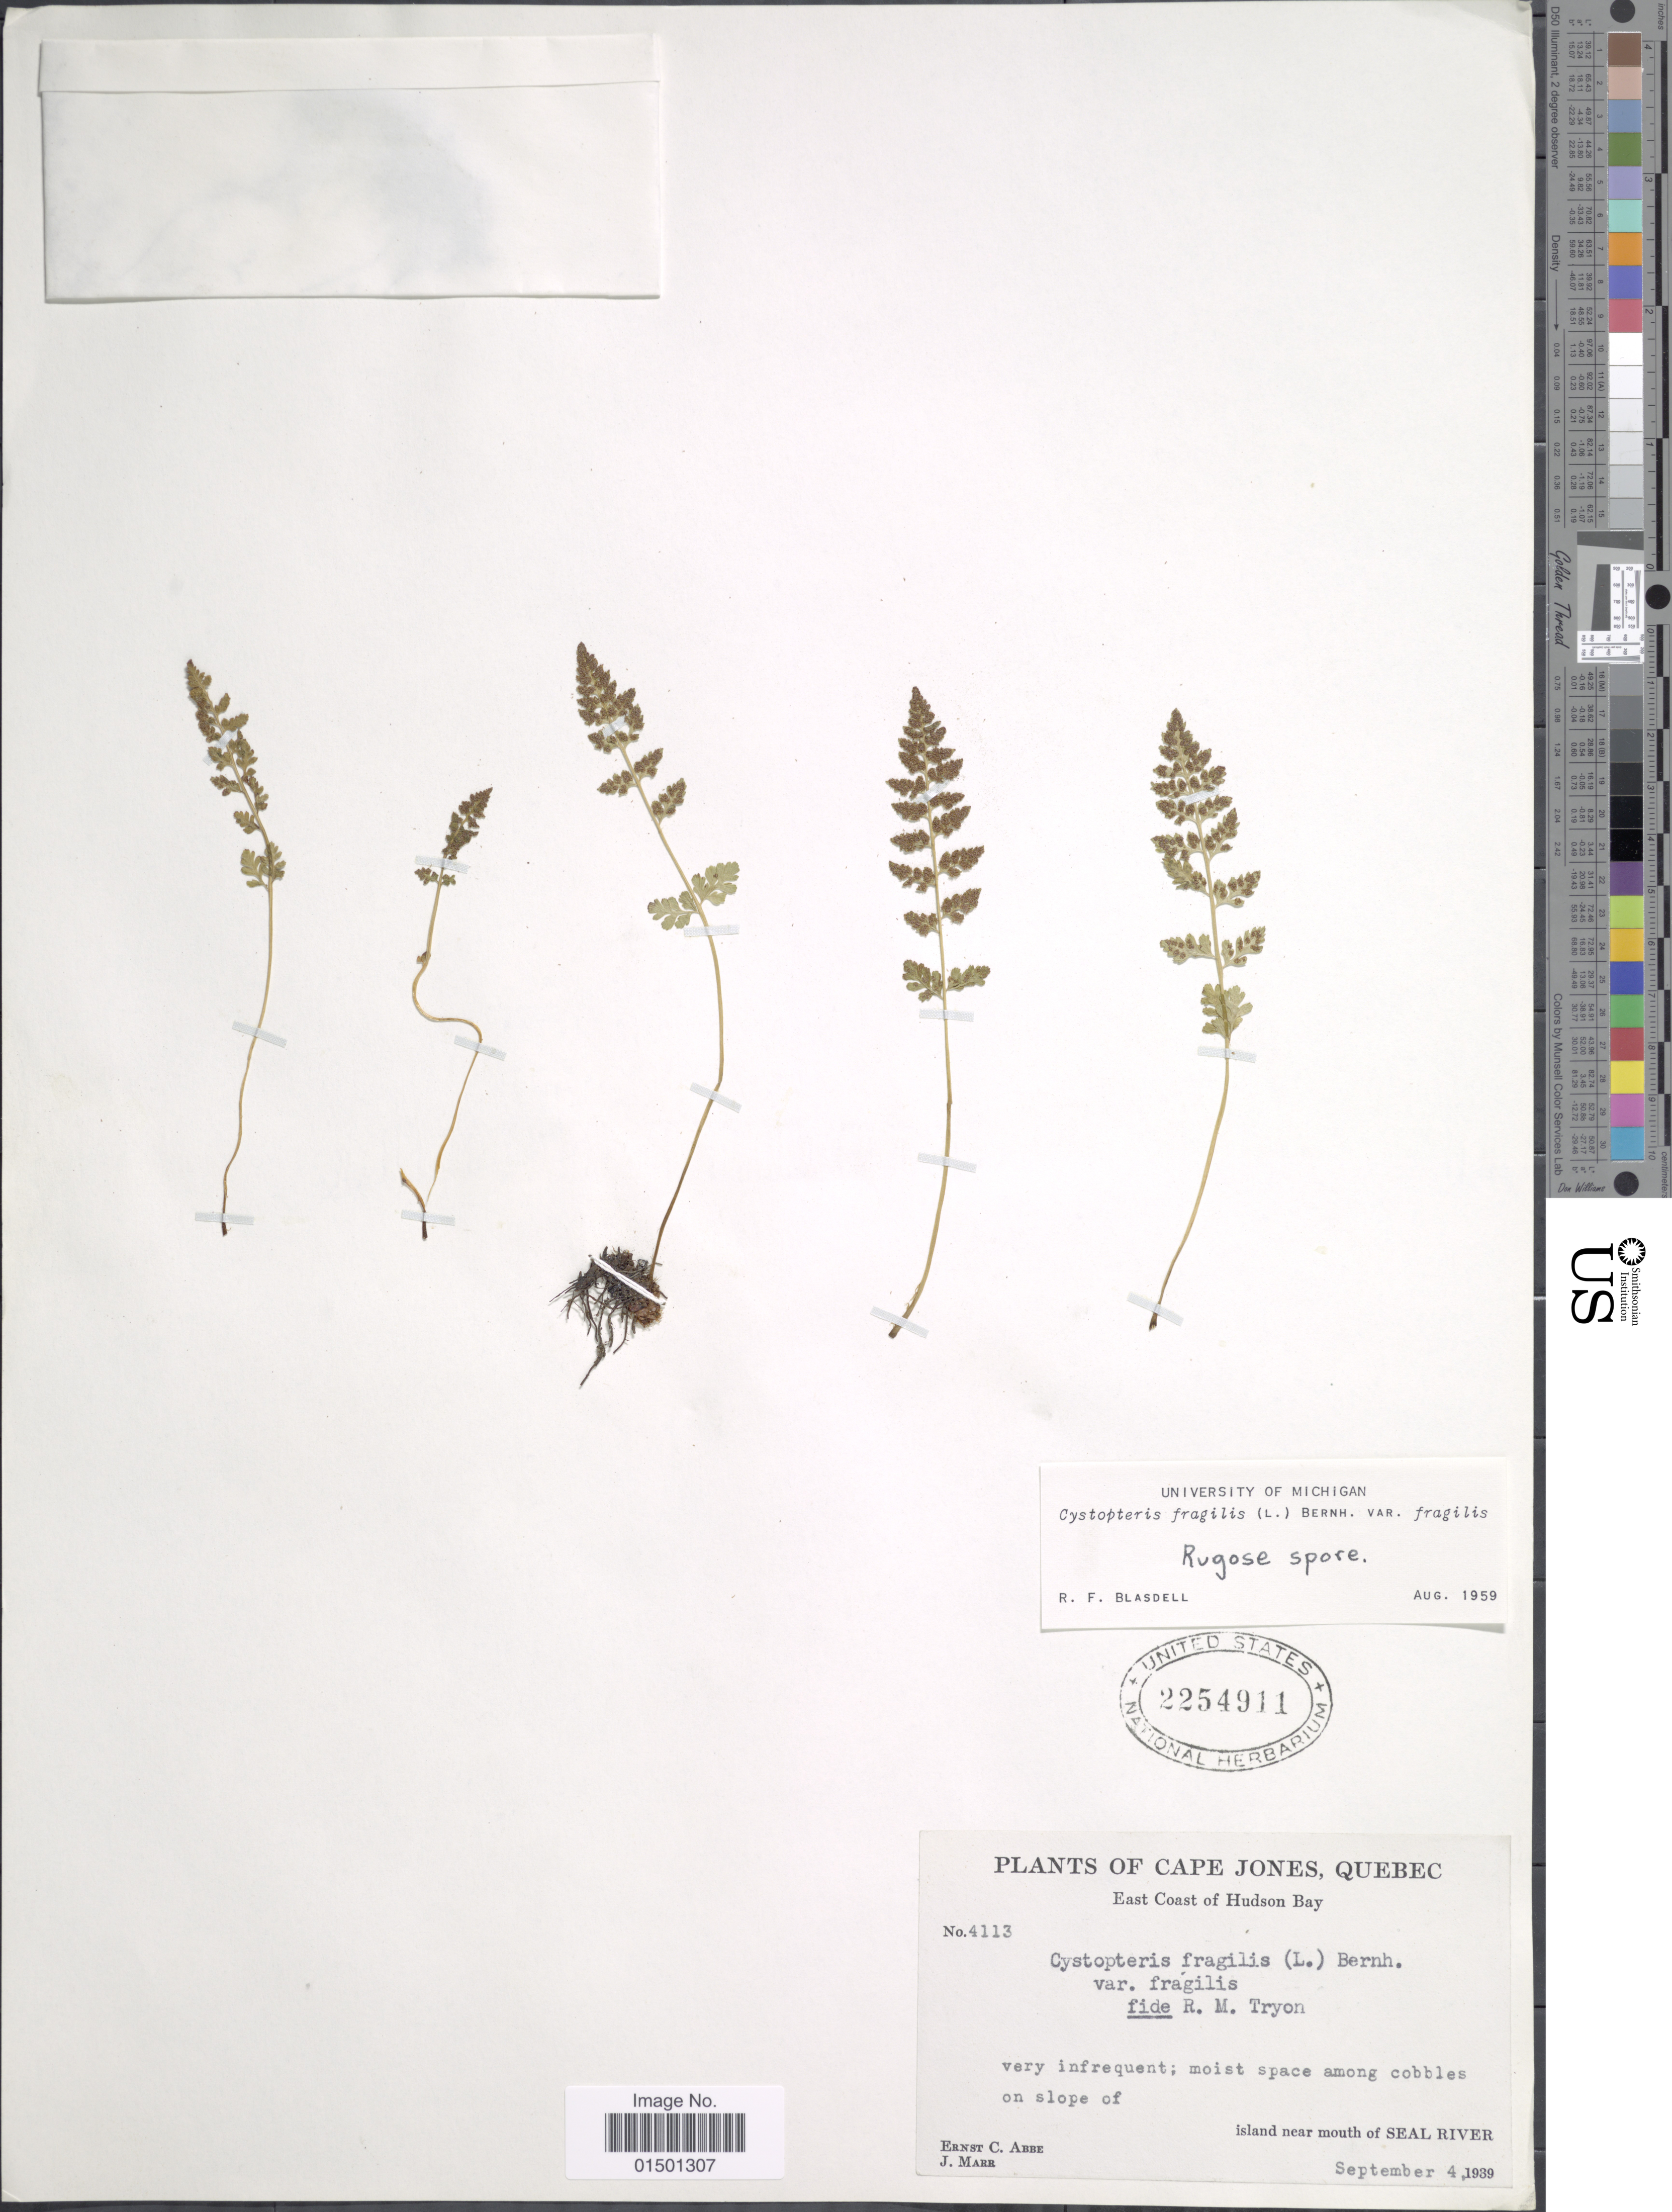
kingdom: Plantae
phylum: Tracheophyta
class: Polypodiopsida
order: Polypodiales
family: Cystopteridaceae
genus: Cystopteris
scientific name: Cystopteris fragilis var. dickieana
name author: B. Boivin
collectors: E. C. Abbe & J. Marr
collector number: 4113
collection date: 1939-09-04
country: Canada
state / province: Quebec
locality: Cape Jones, east Coast of Hudson Bay, island near mouth of Seal River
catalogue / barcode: US 2254911